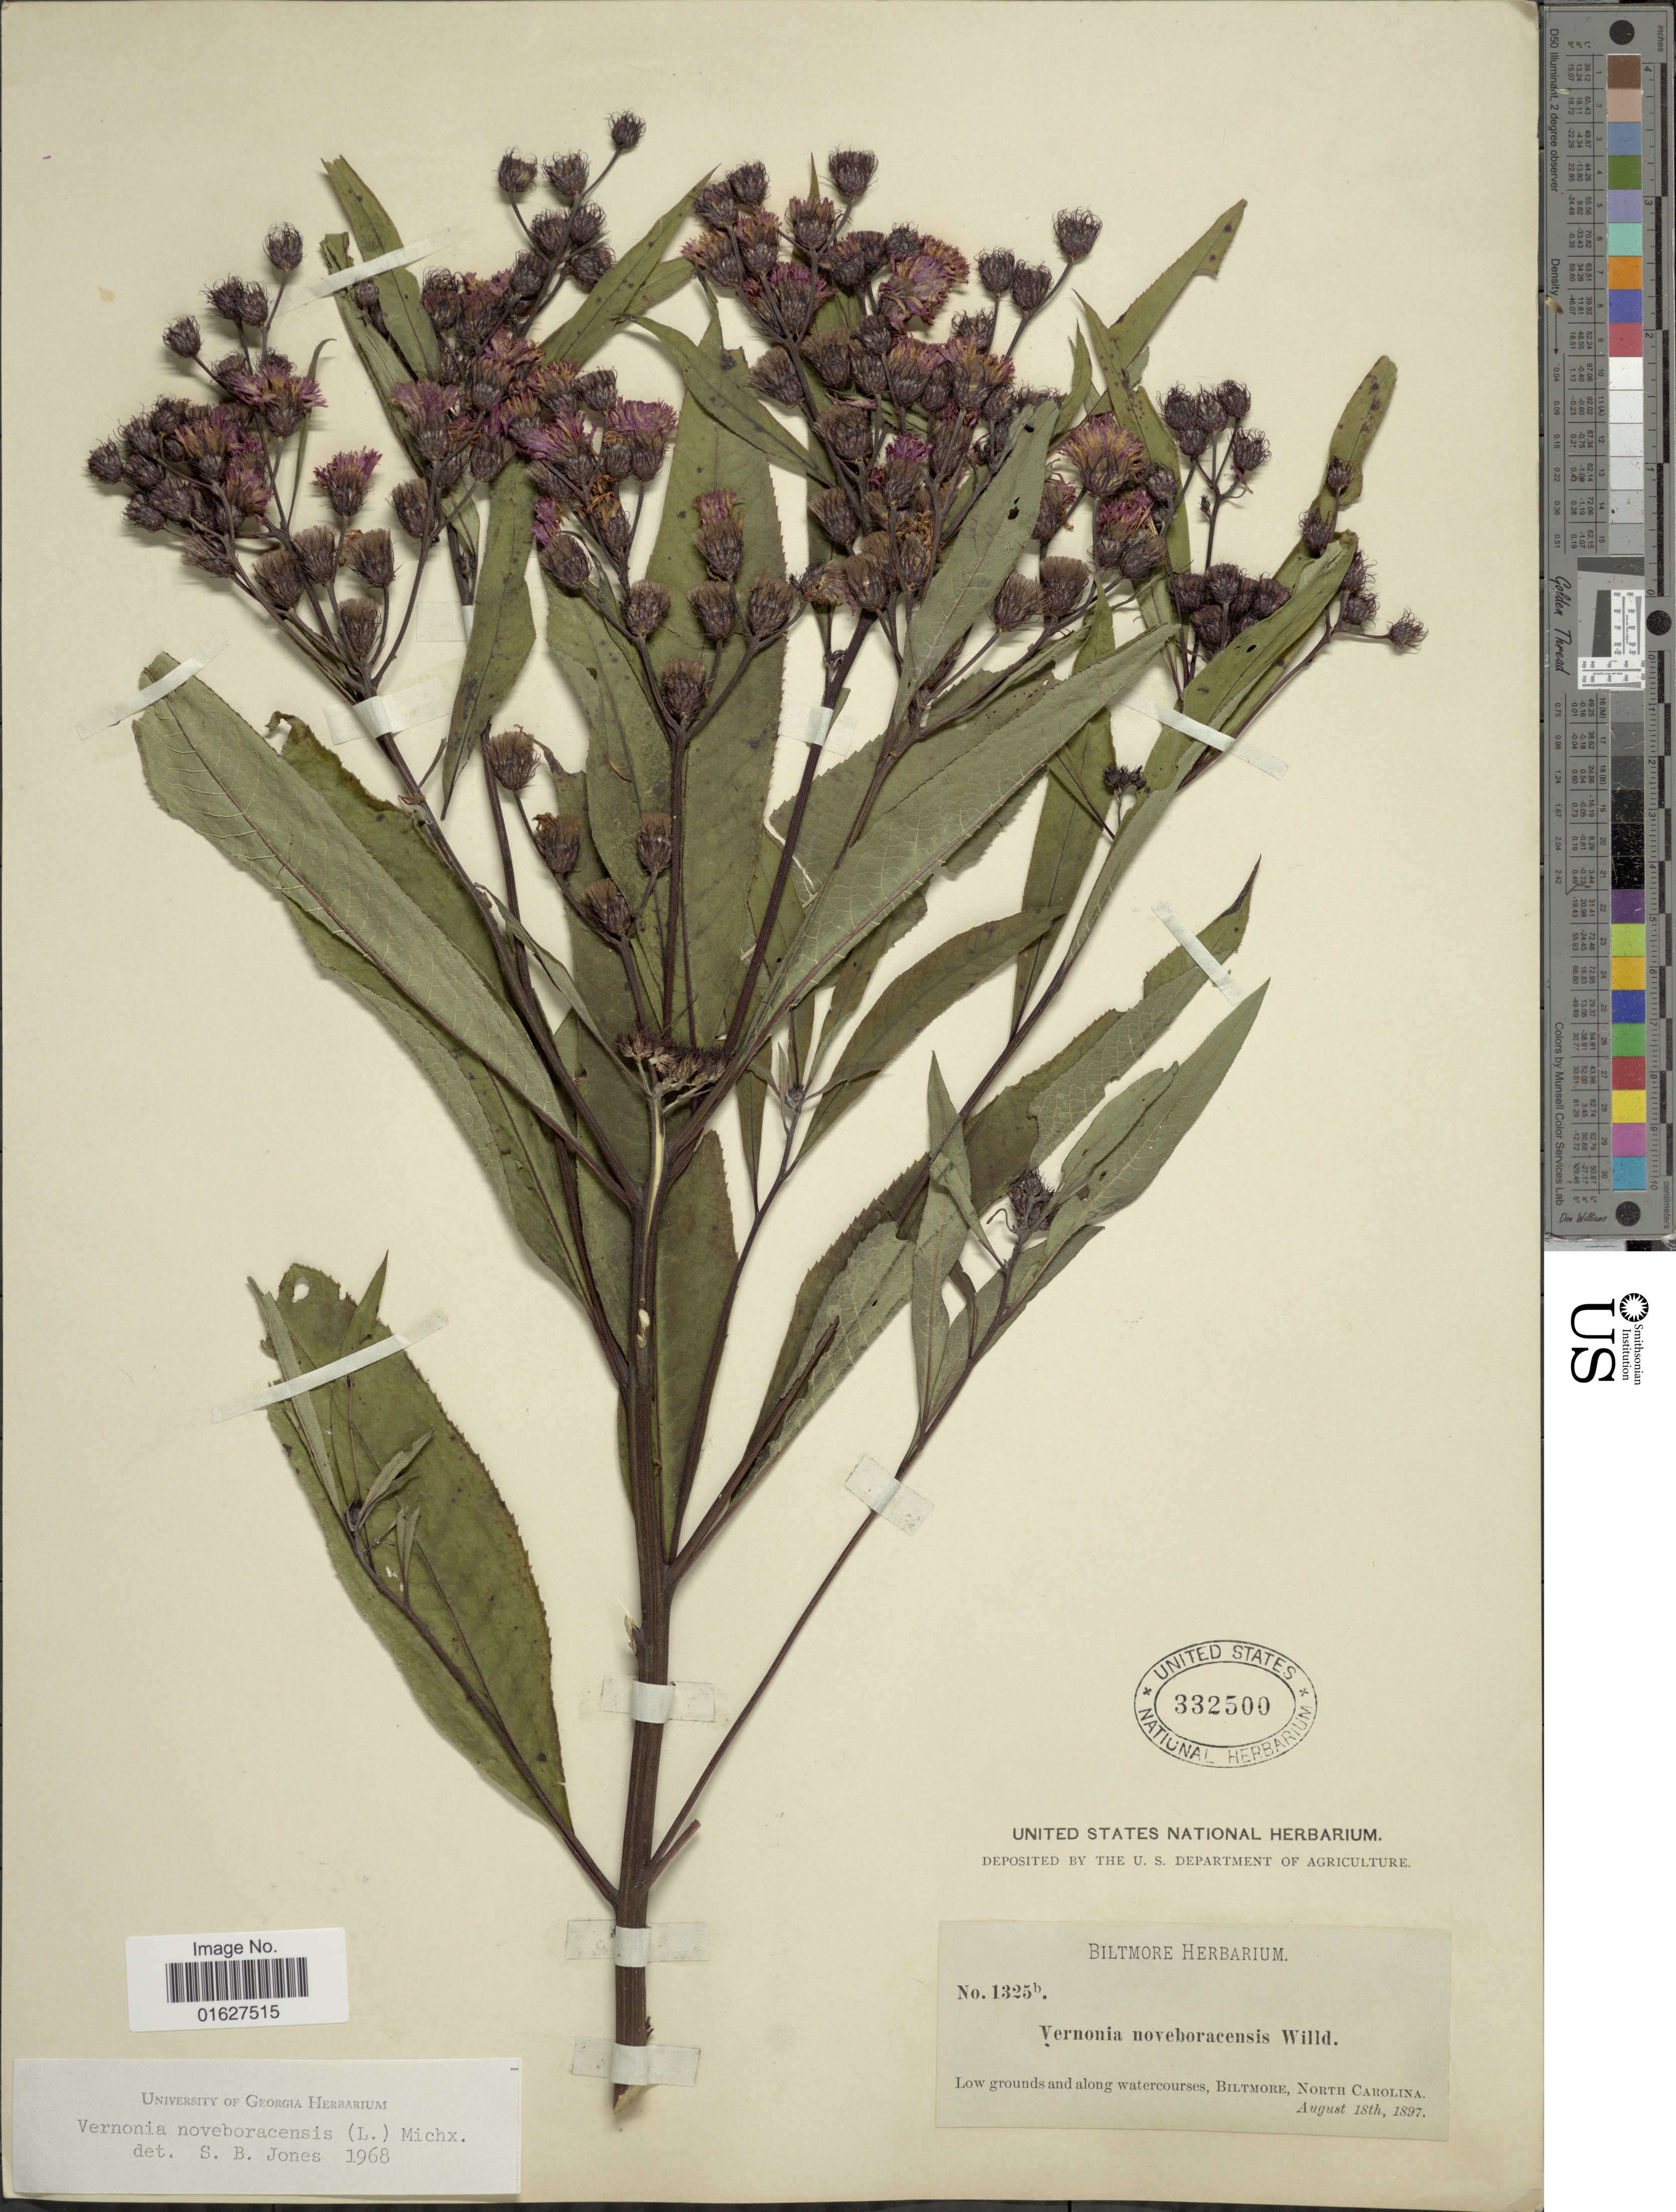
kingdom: Plantae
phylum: Tracheophyta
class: Magnoliopsida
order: Asterales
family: Asteraceae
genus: Vernonia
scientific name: Vernonia noveboracensis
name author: (L.) Michx.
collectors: ex herb. Biltmore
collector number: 1325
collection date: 1897-08-18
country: United States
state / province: North Carolina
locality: Low grounds and along watercourses, Biltmore, North Carolina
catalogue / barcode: US 332500